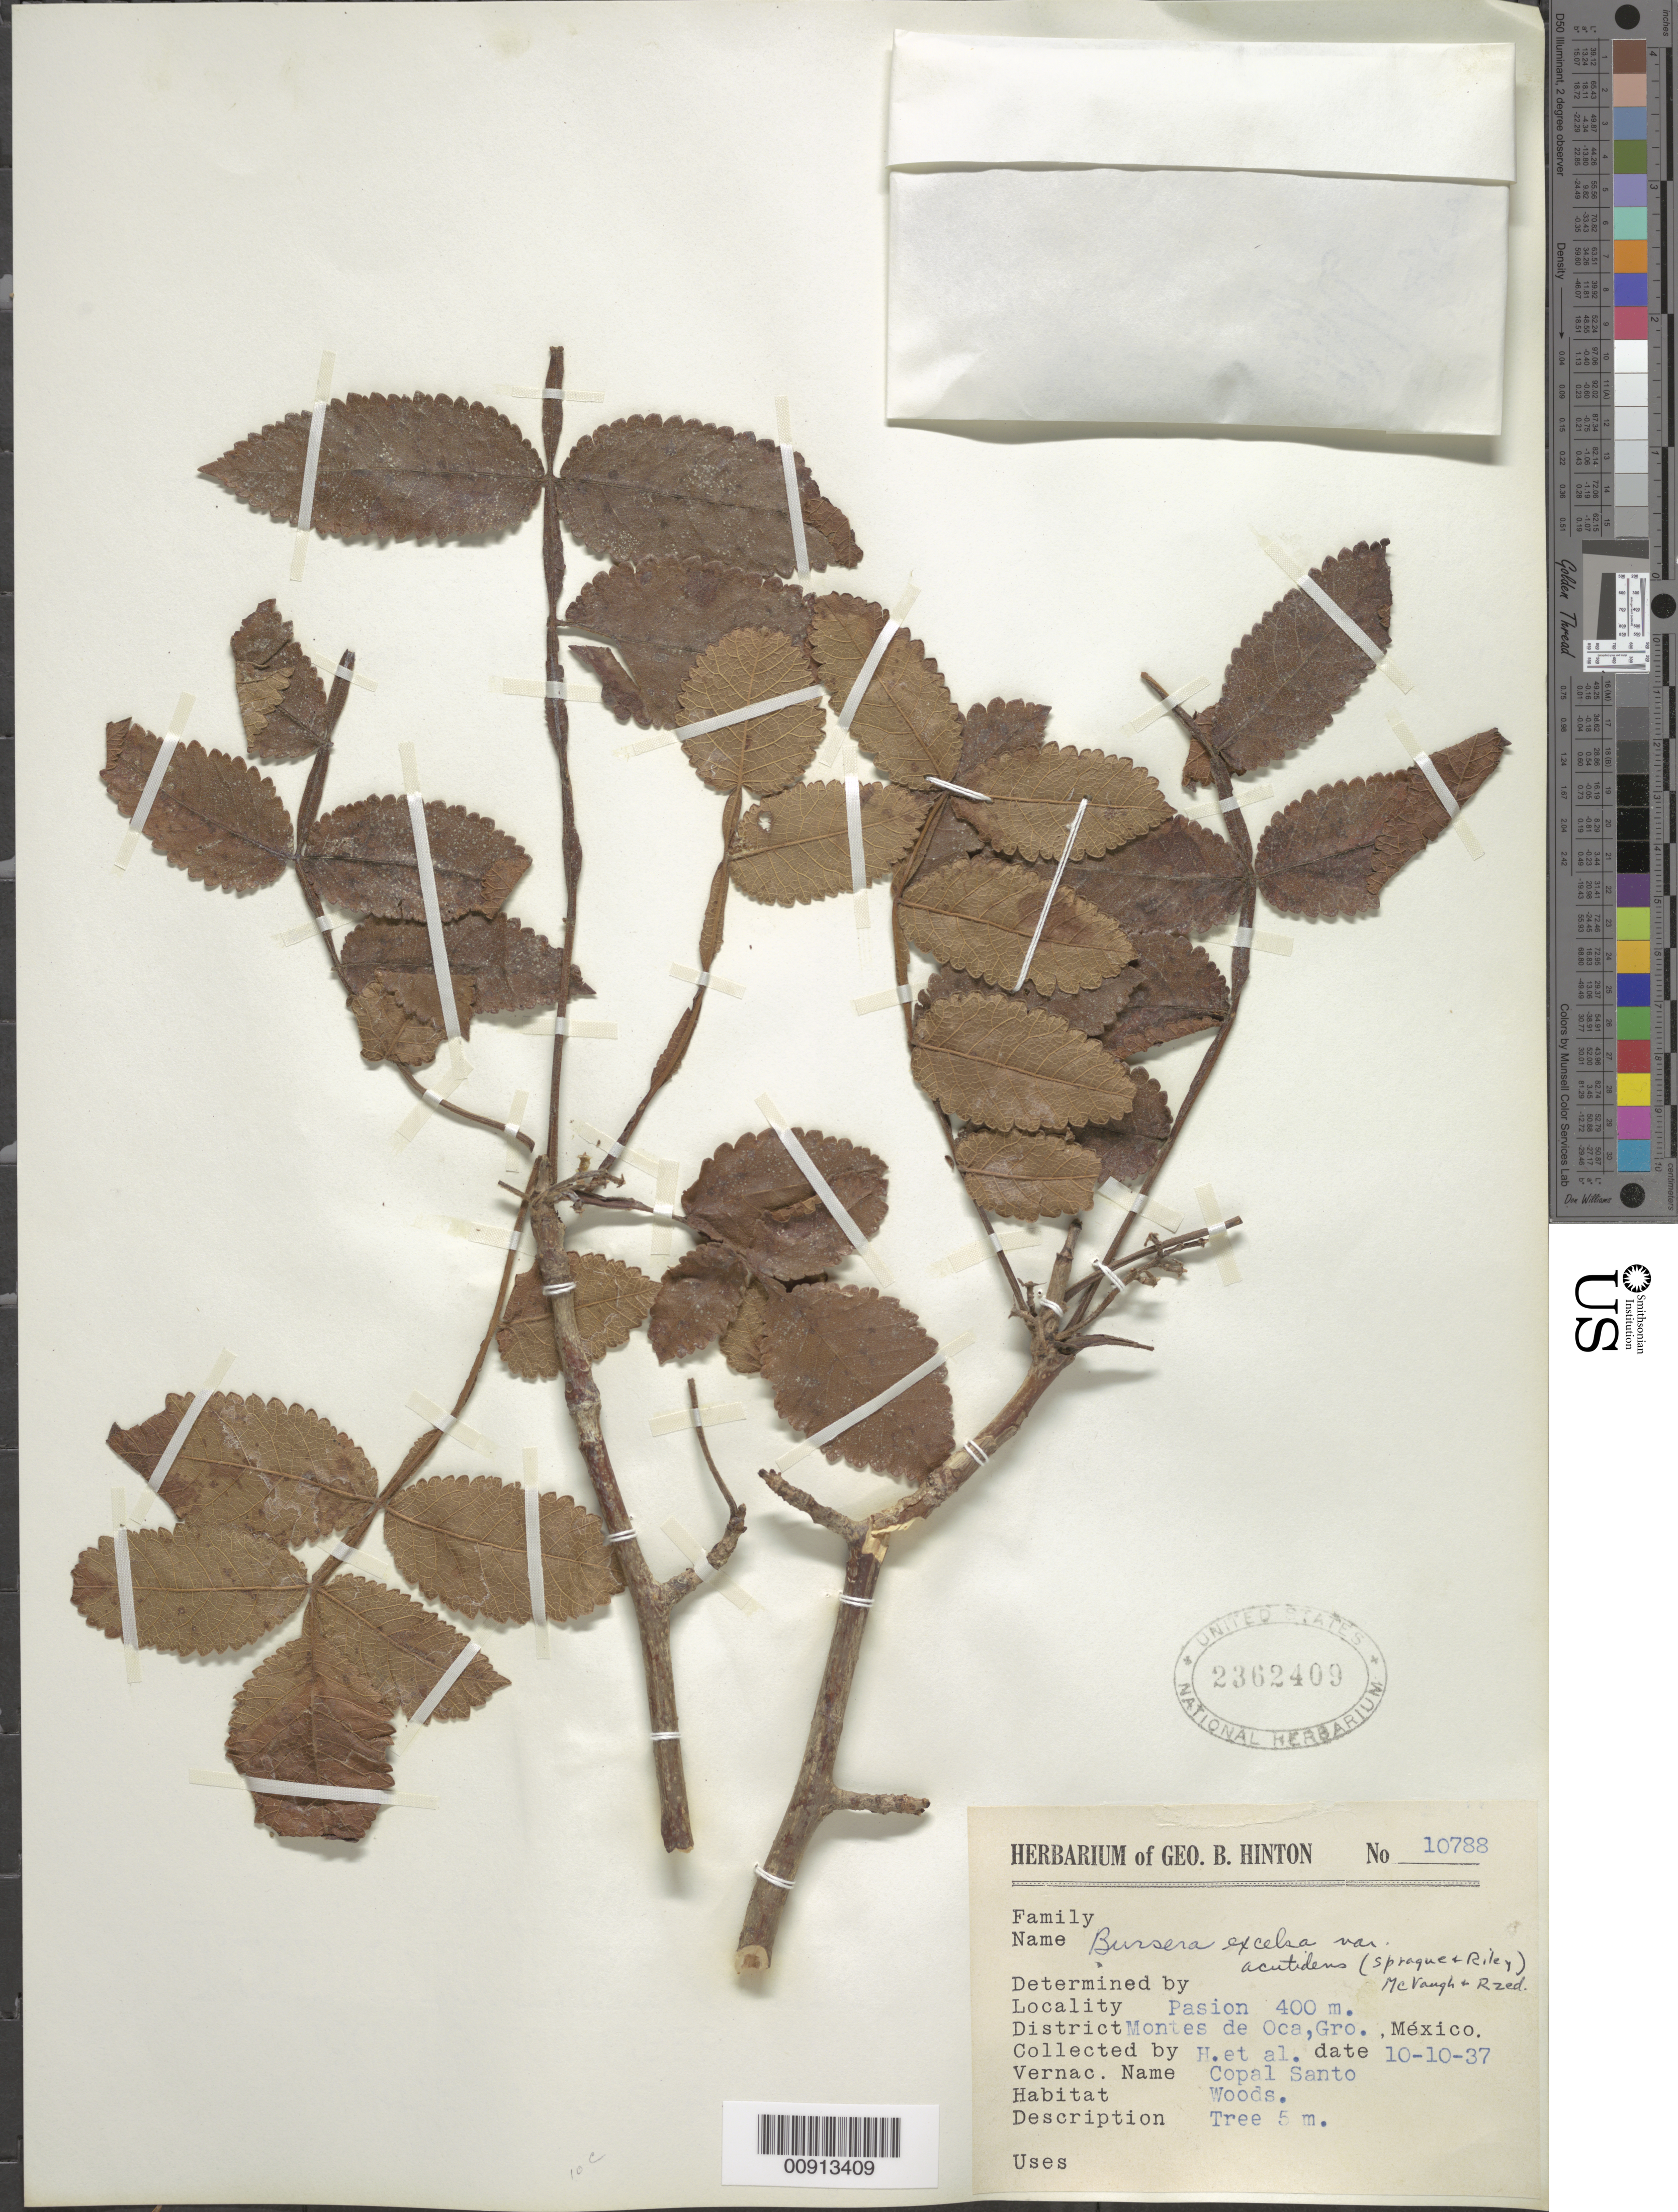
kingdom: Plantae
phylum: Tracheophyta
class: Magnoliopsida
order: Sapindales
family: Burseraceae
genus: Bursera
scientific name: Bursera excelsa var. acutidens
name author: (Sprague & L. Riley) McVaugh & Rzed.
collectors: G. B. Hinton & et al.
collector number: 10788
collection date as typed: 10 Oct 1937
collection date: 1937-10-10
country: Mexico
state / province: Guerrero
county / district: Montes de Oca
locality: Pasion, District Montes de Oca, Guerrero.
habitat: Woods.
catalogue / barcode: US 2362409